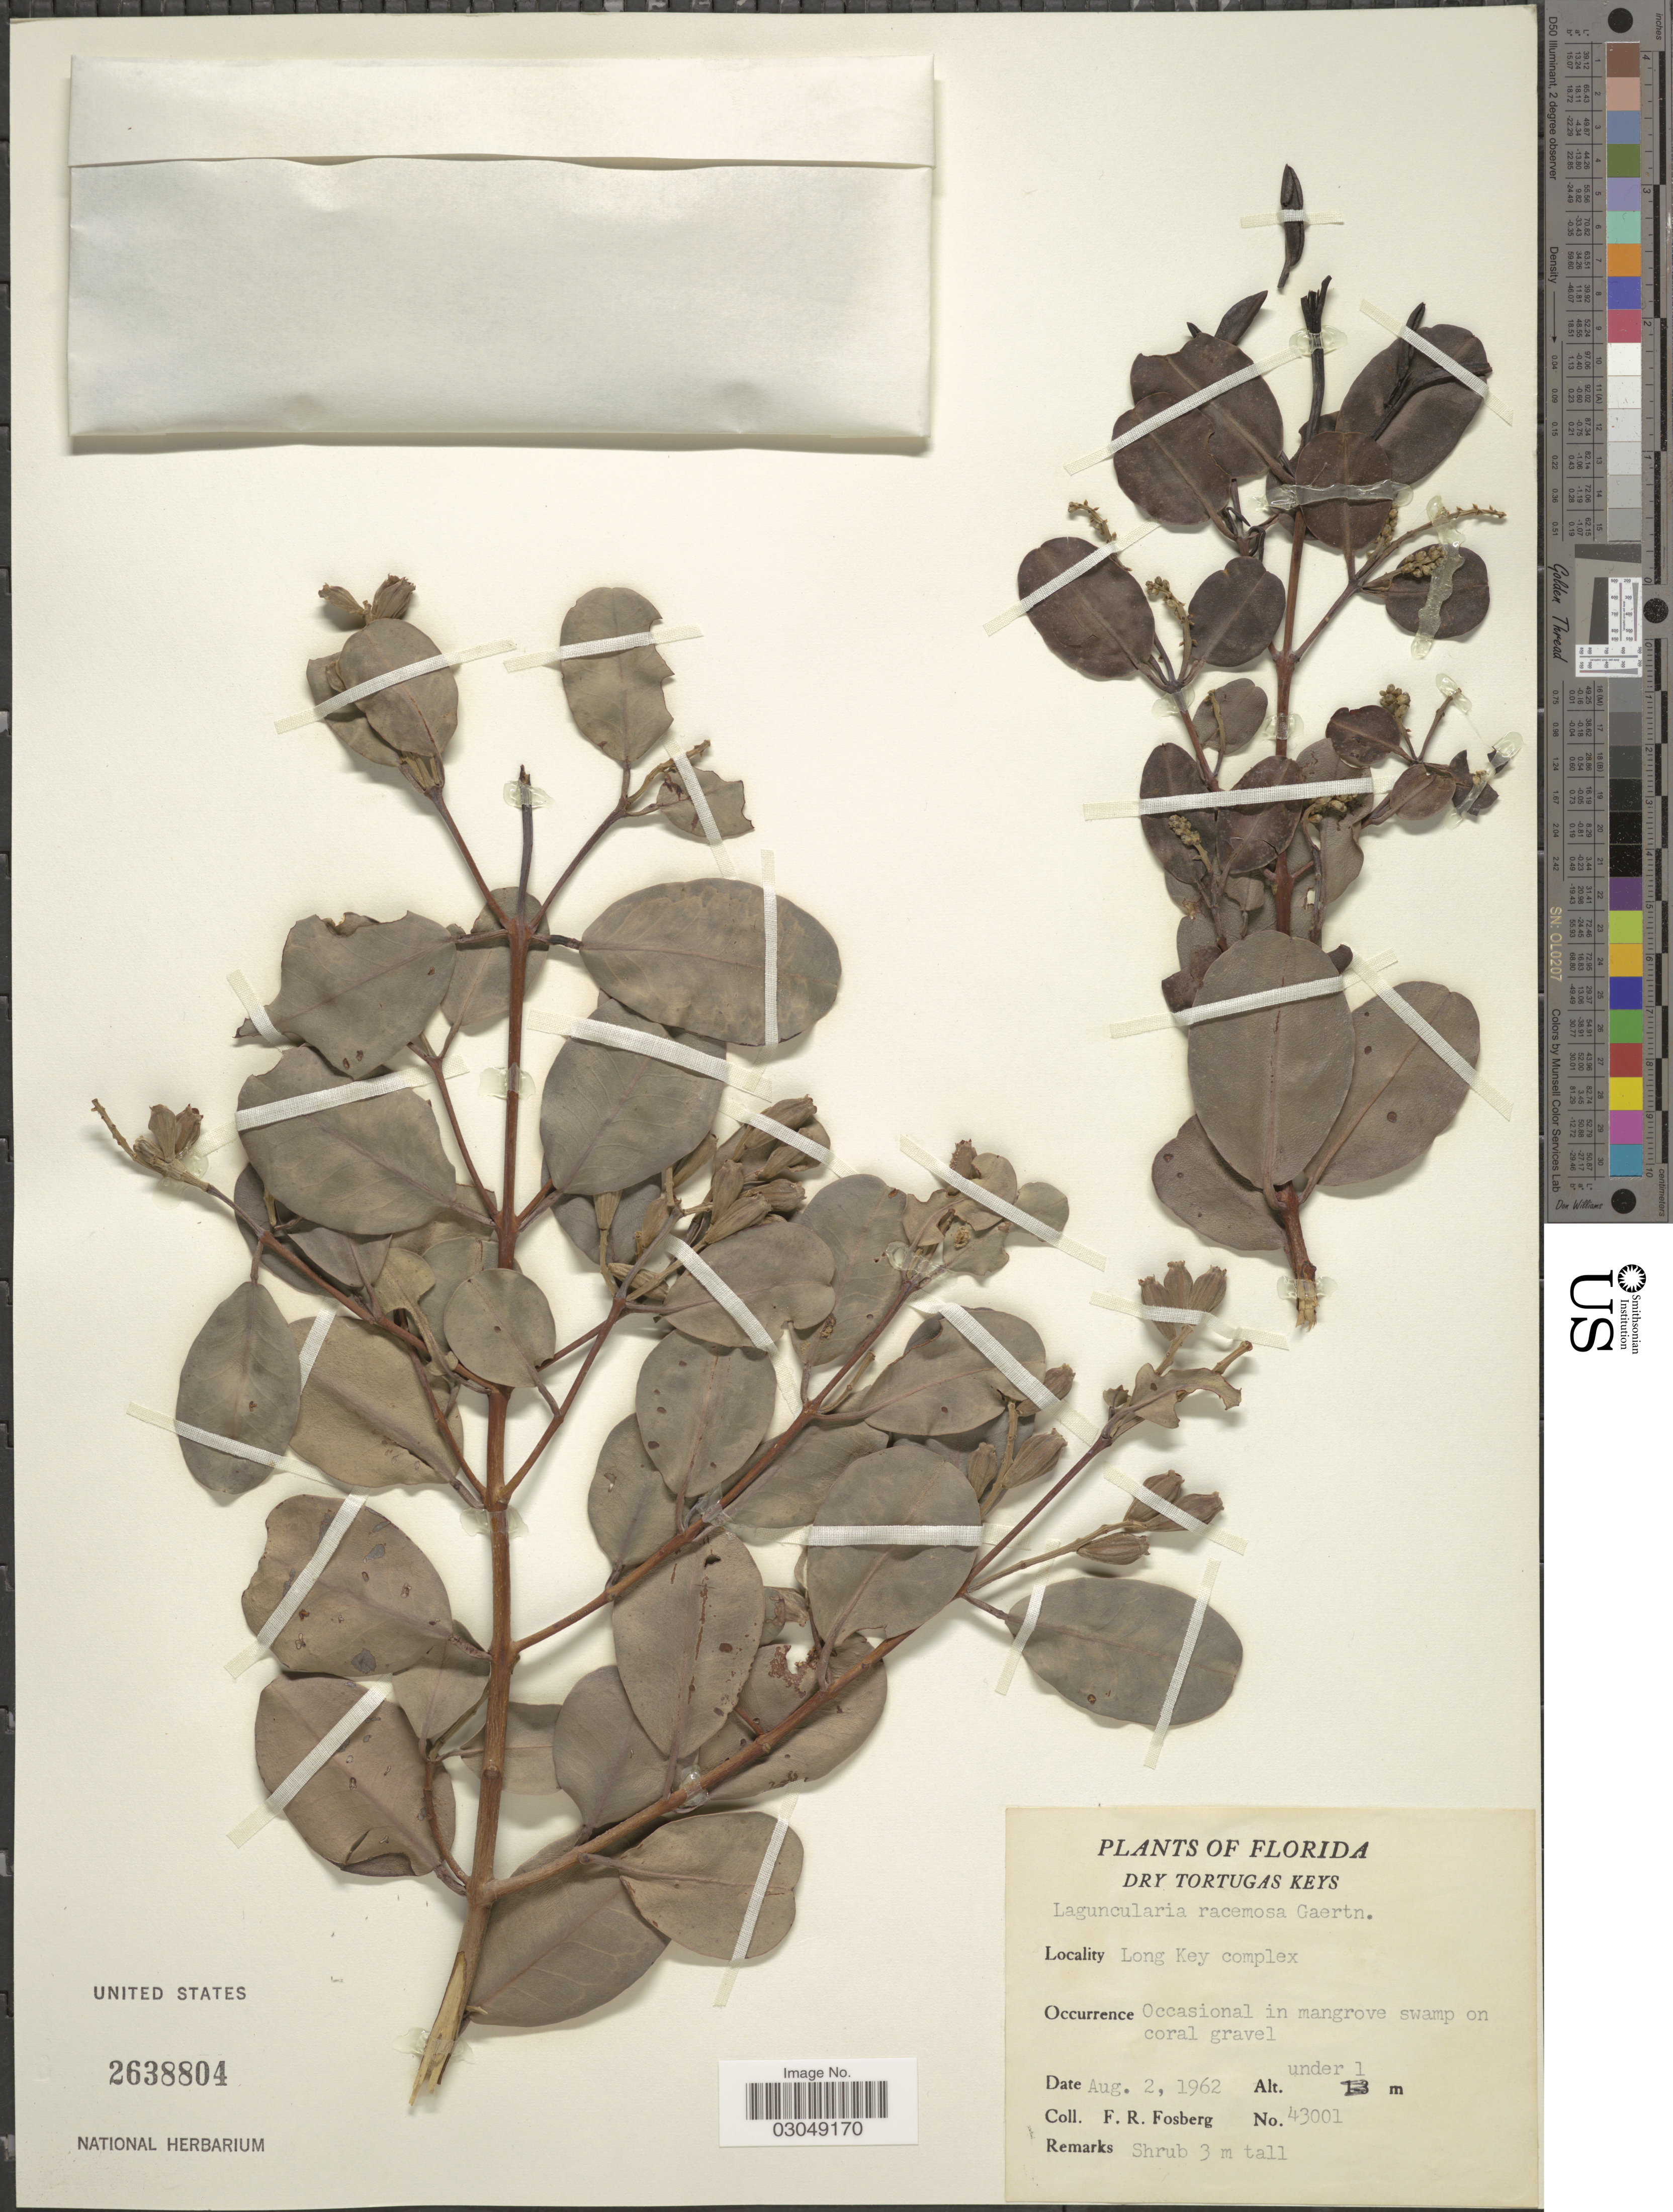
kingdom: Plantae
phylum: Tracheophyta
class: Magnoliopsida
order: Myrtales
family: Combretaceae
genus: Laguncularia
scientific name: Laguncularia racemosa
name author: (L.) C.F. Gaertn.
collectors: F. R. Fosberg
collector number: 43001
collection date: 1962-08-02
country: United States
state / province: Florida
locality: Dry Tortugas Keys. Long Key complex.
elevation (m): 1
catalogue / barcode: US 2638804